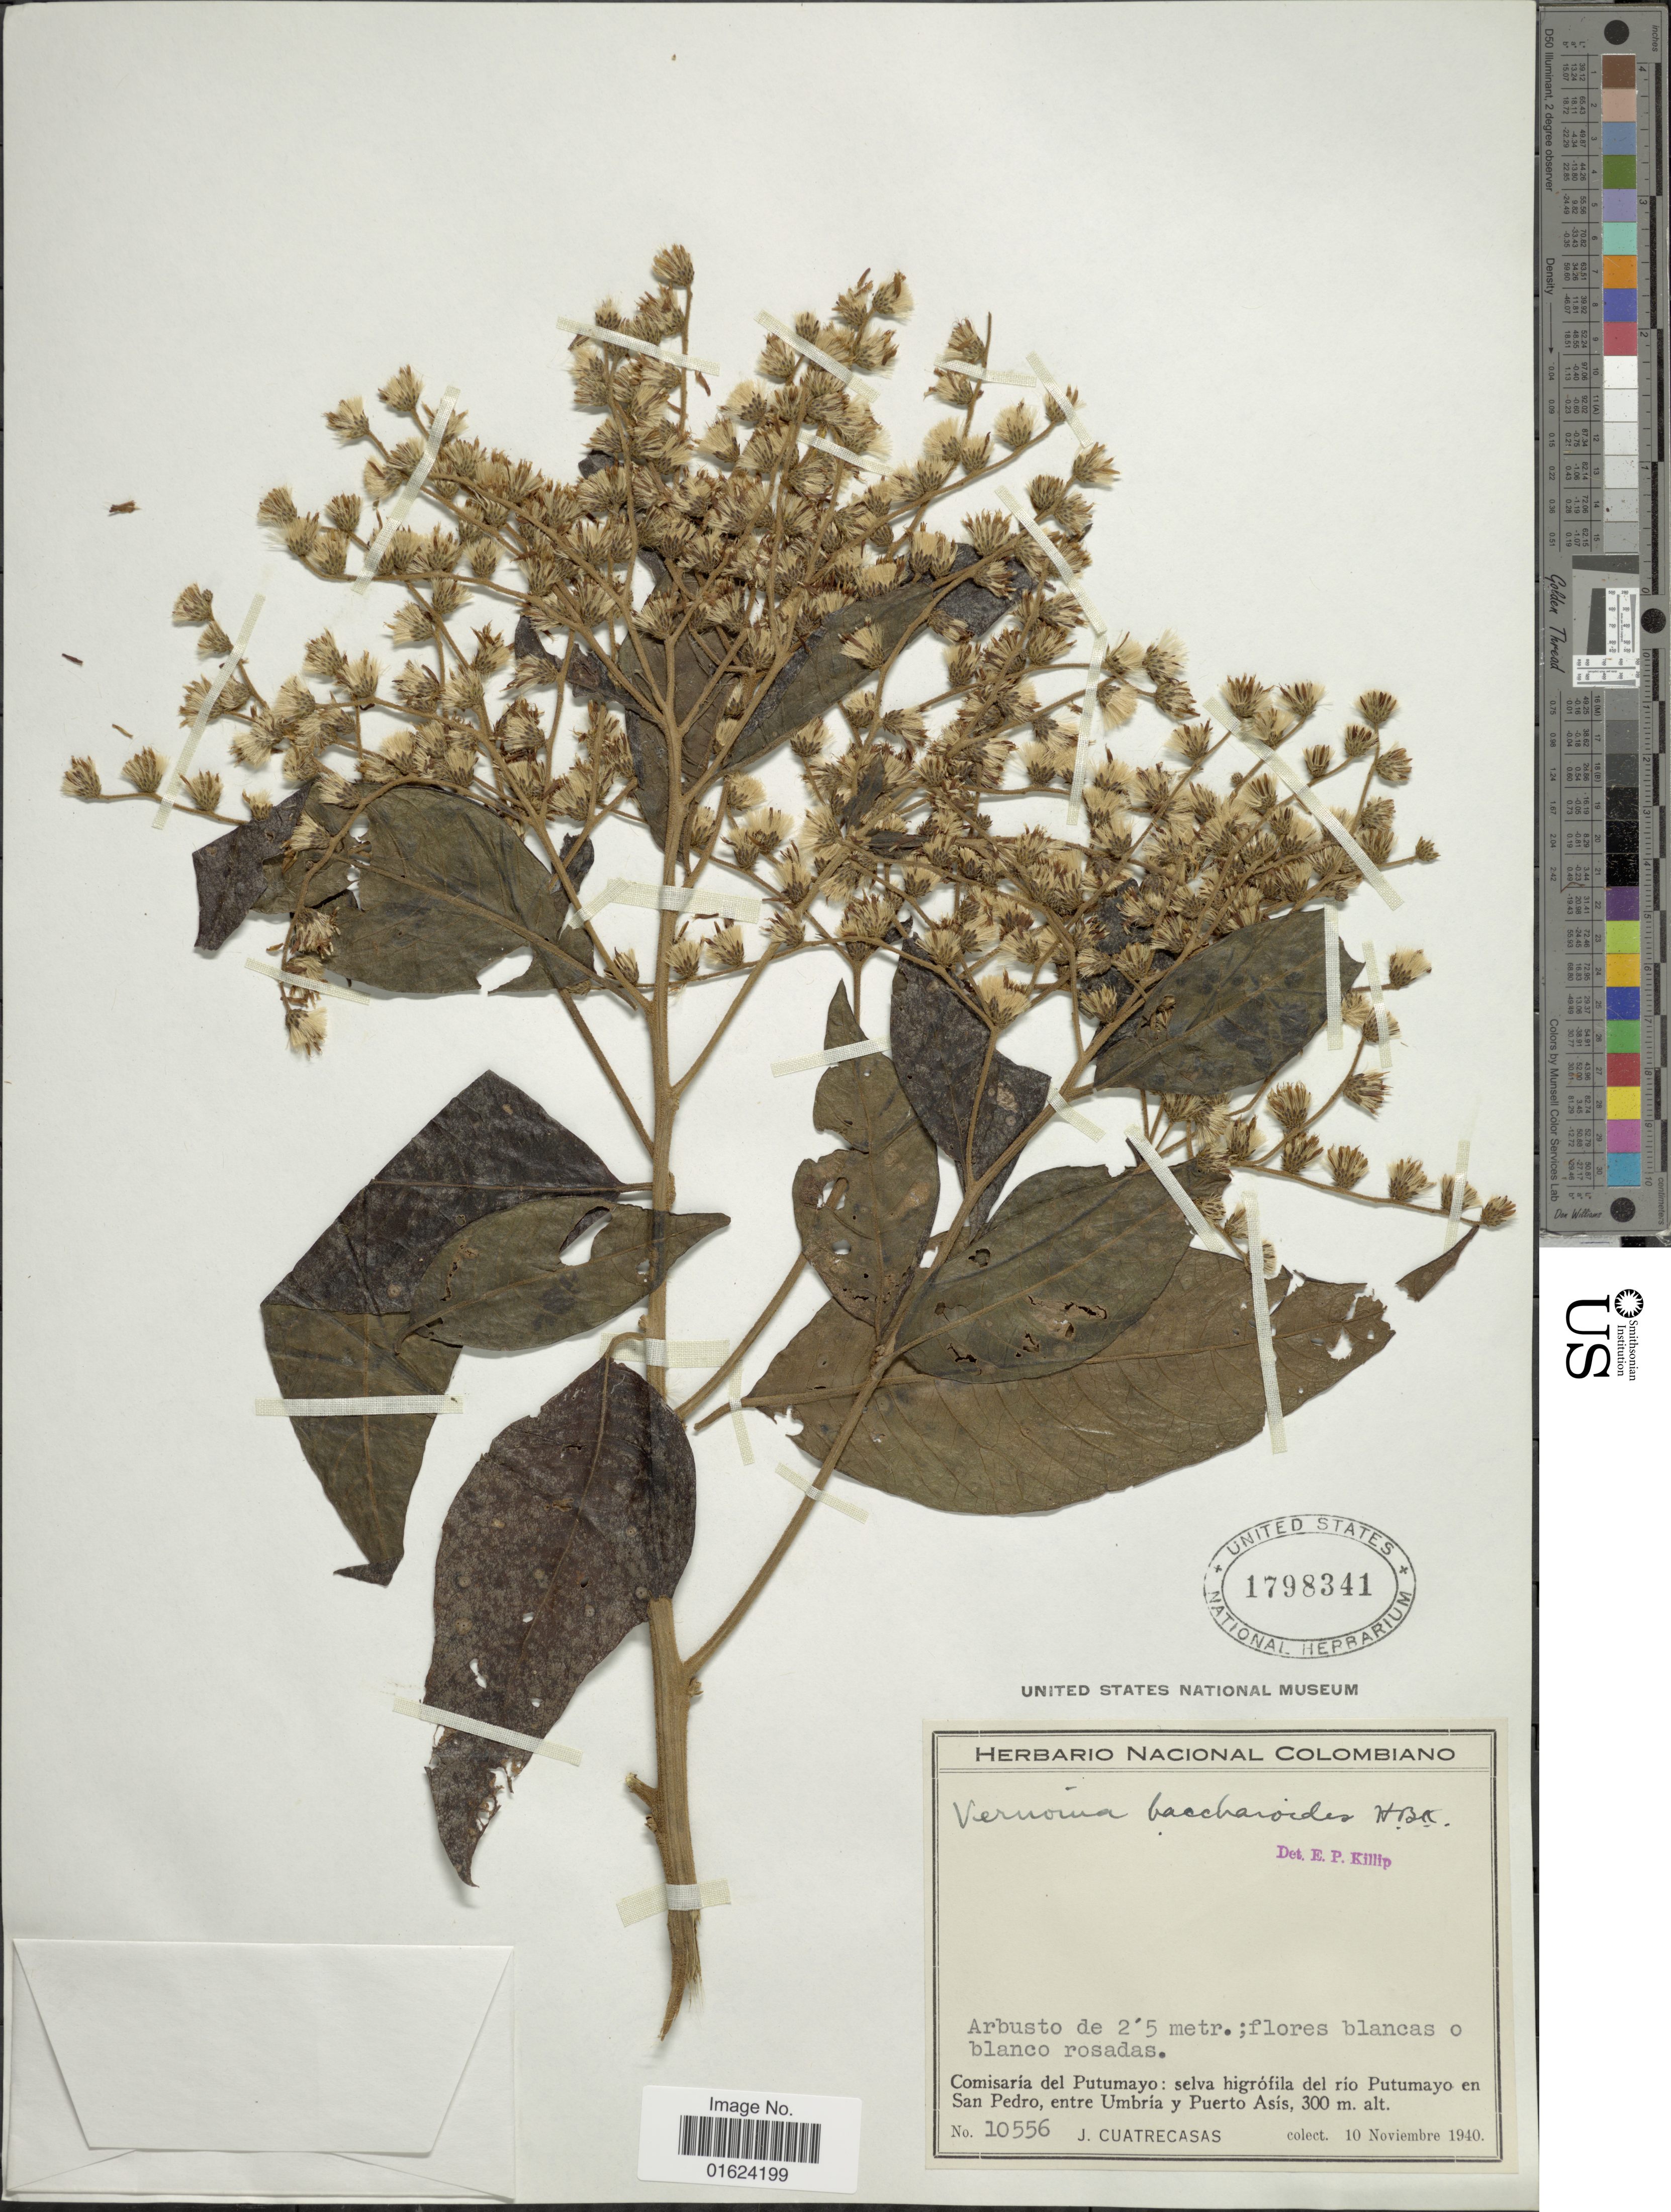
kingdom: Plantae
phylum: Tracheophyta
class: Magnoliopsida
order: Asterales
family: Asteraceae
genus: Vernonanthura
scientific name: Vernonanthura patens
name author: (Kunth) H. Rob.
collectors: J. Cuatrecasas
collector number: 10556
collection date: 1940-11-10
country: Colombia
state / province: Putumayo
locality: Comisario del Putumayo; selva higrofila del rio Putumayo en San Pedro, entre Umbria y Puerto Asis.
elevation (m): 300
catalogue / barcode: US 1798341